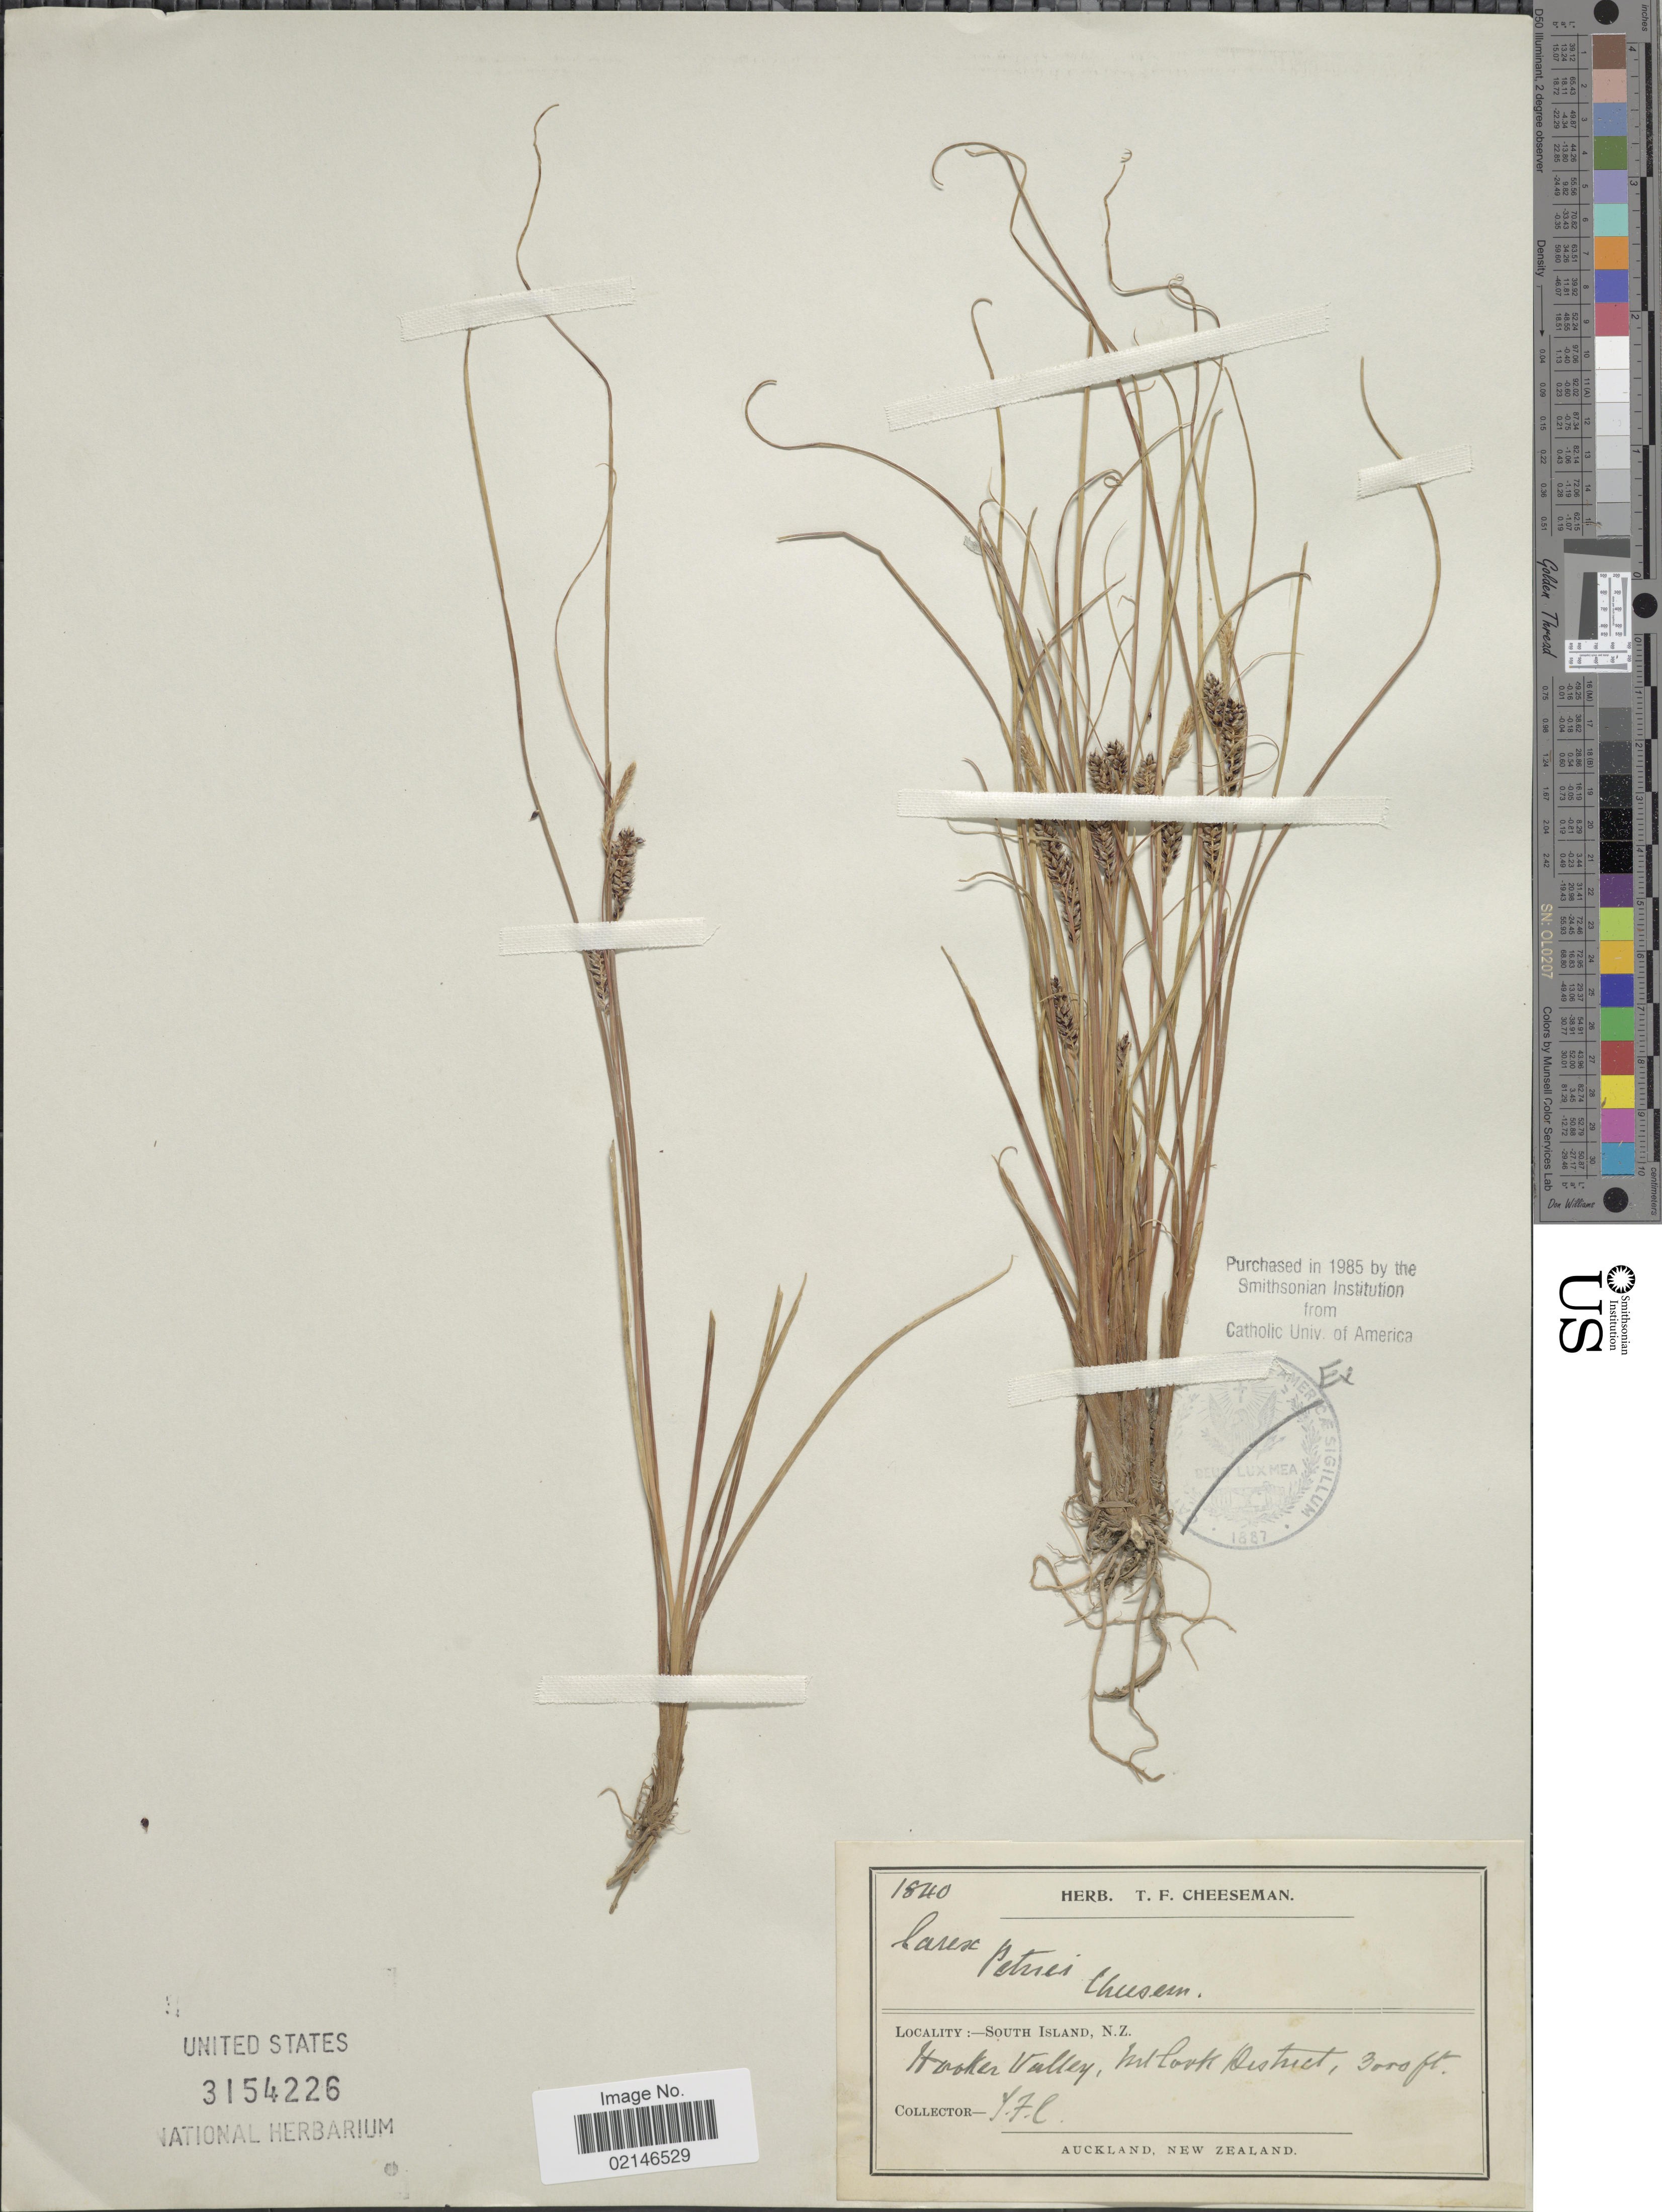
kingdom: Plantae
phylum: Tracheophyta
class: Liliopsida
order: Poales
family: Cyperaceae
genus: Carex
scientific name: Carex petriei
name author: Cheeseman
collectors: T. F. Cheeseman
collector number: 1840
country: New Zealand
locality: South Island, Hooker Valley, Mt. Cook District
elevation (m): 914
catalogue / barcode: US 3154226